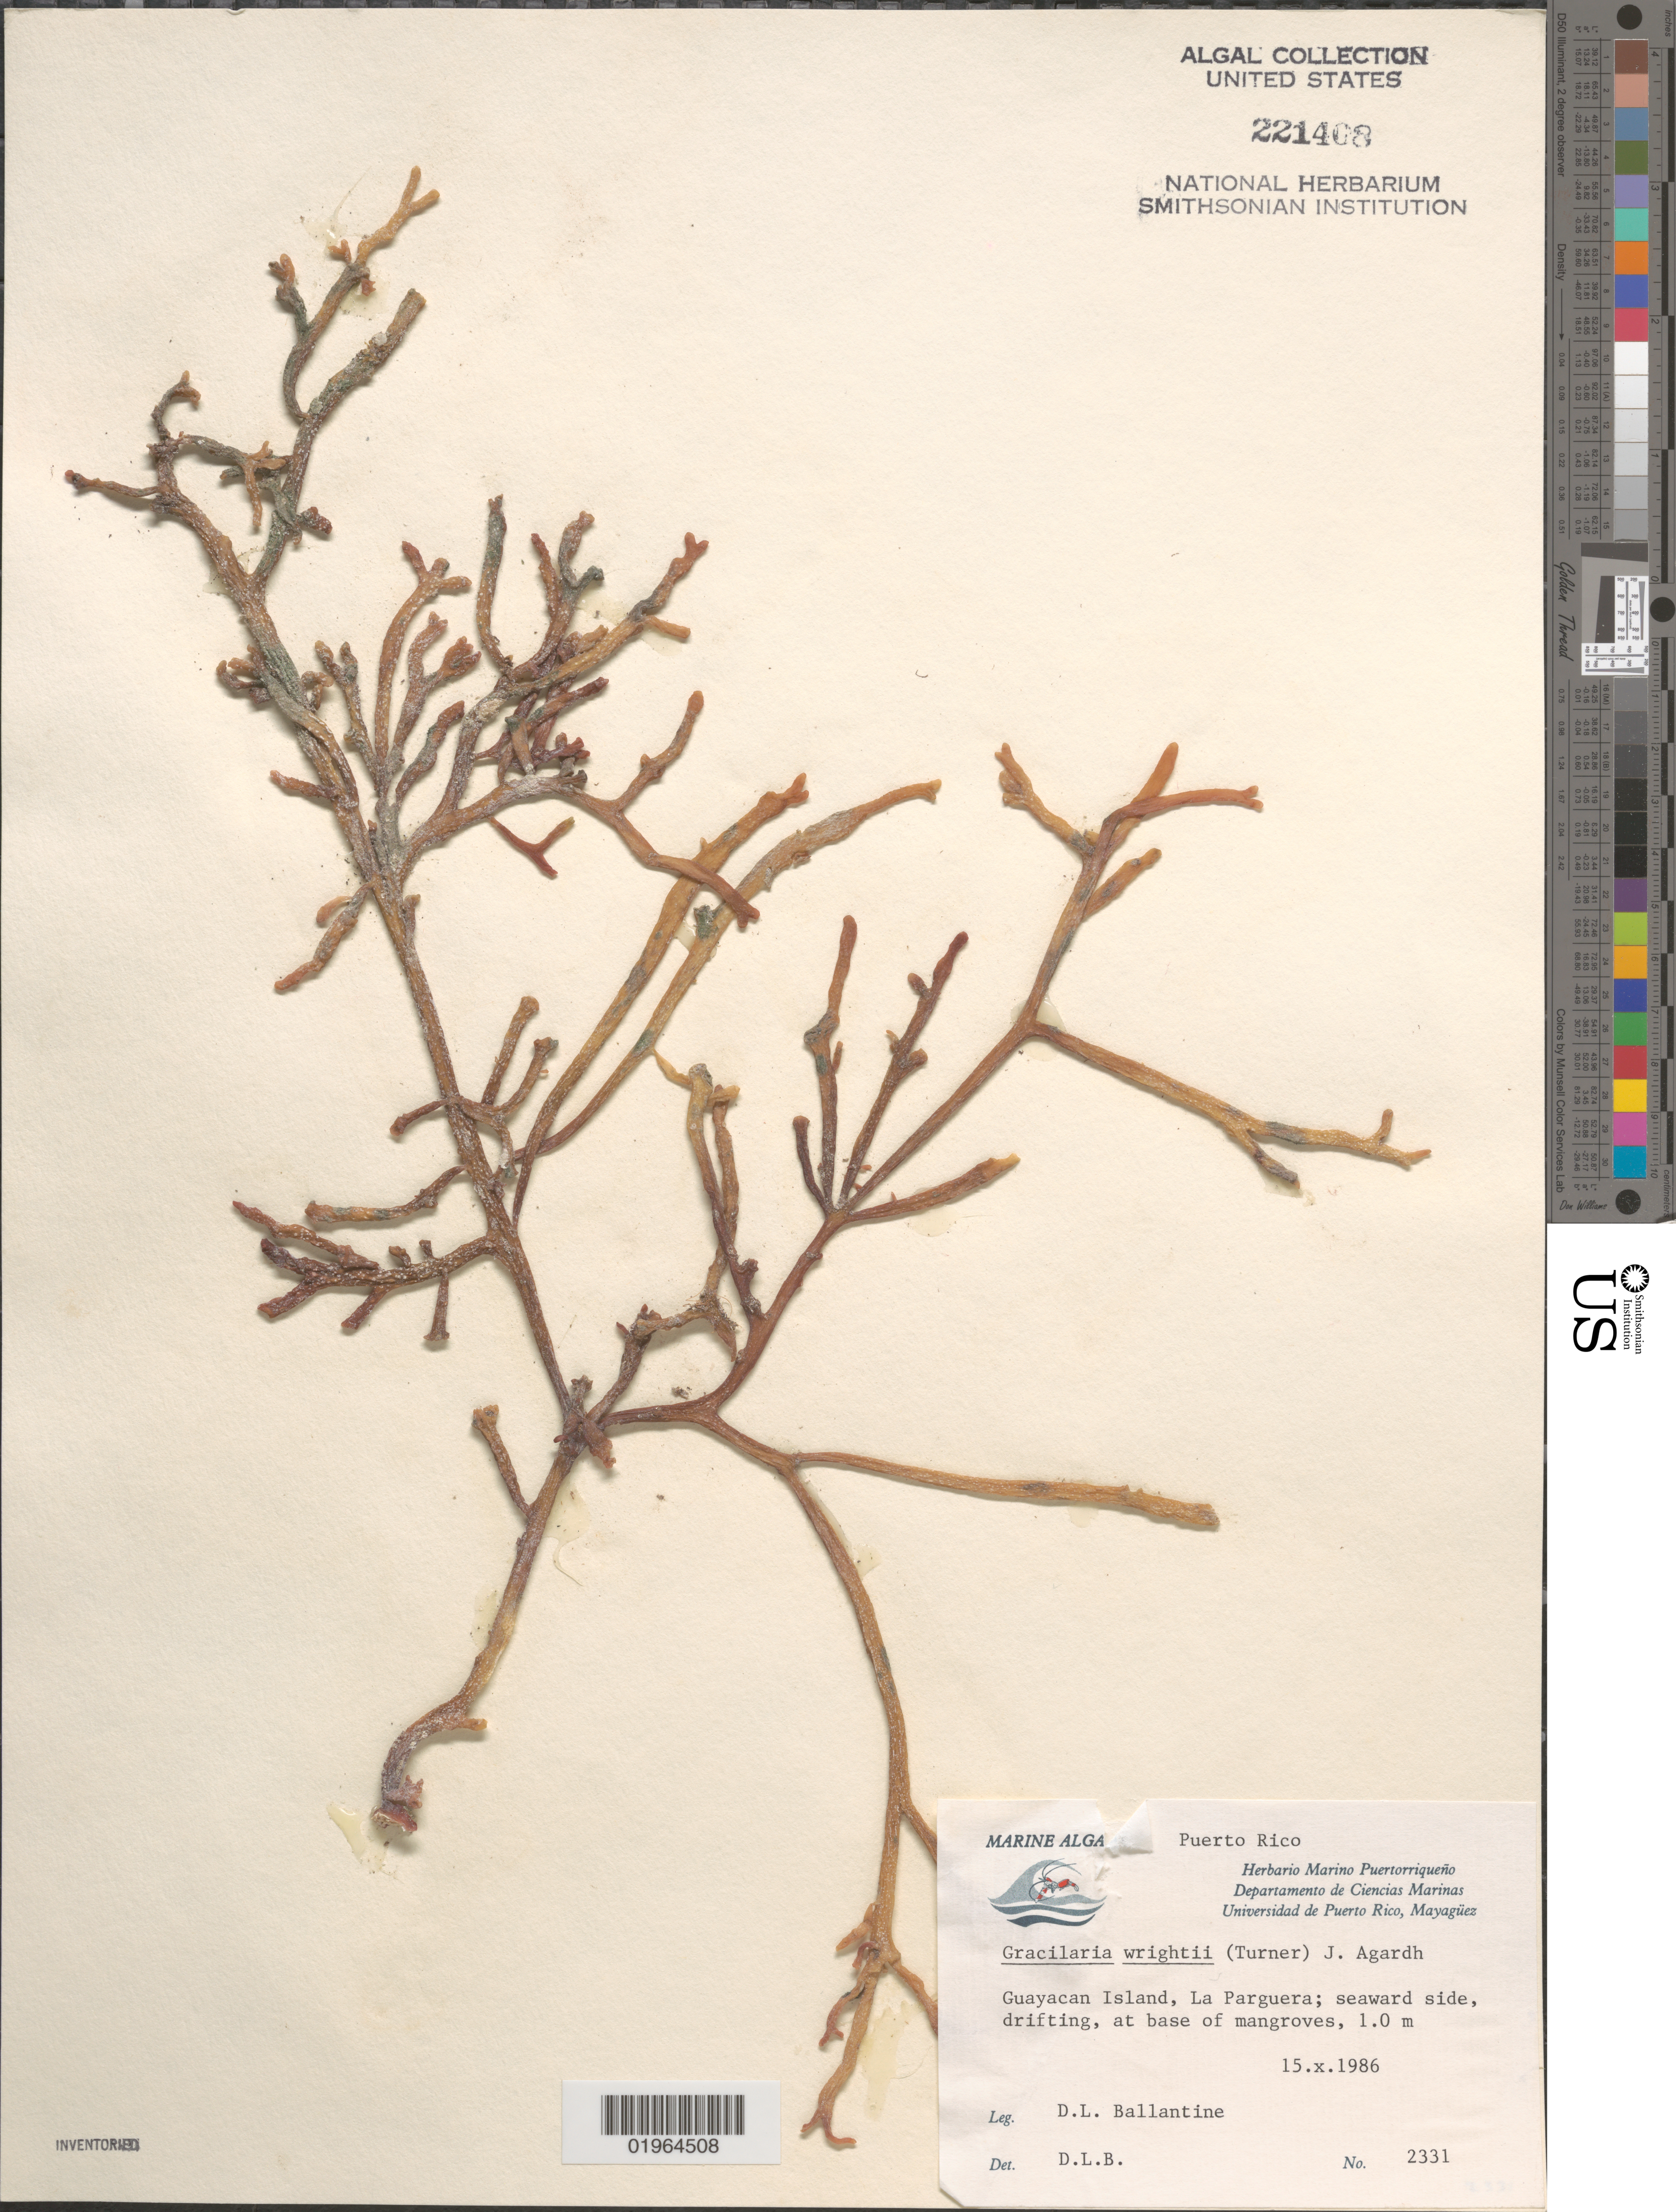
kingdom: Plantae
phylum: Rhodophyta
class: Florideophyceae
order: Gracilariales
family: Gracilariaceae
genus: Gracilaria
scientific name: Gracilaria debilis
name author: (Forssk.) Børgesen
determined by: Ballentine, D. L.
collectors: D.L. Ballantine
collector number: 2331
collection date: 1986-10-15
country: Puerto Rico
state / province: Lajas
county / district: La Parguera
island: Guayacan Island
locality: Seaward side, drifting, at base of mangroves.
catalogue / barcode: US 221408